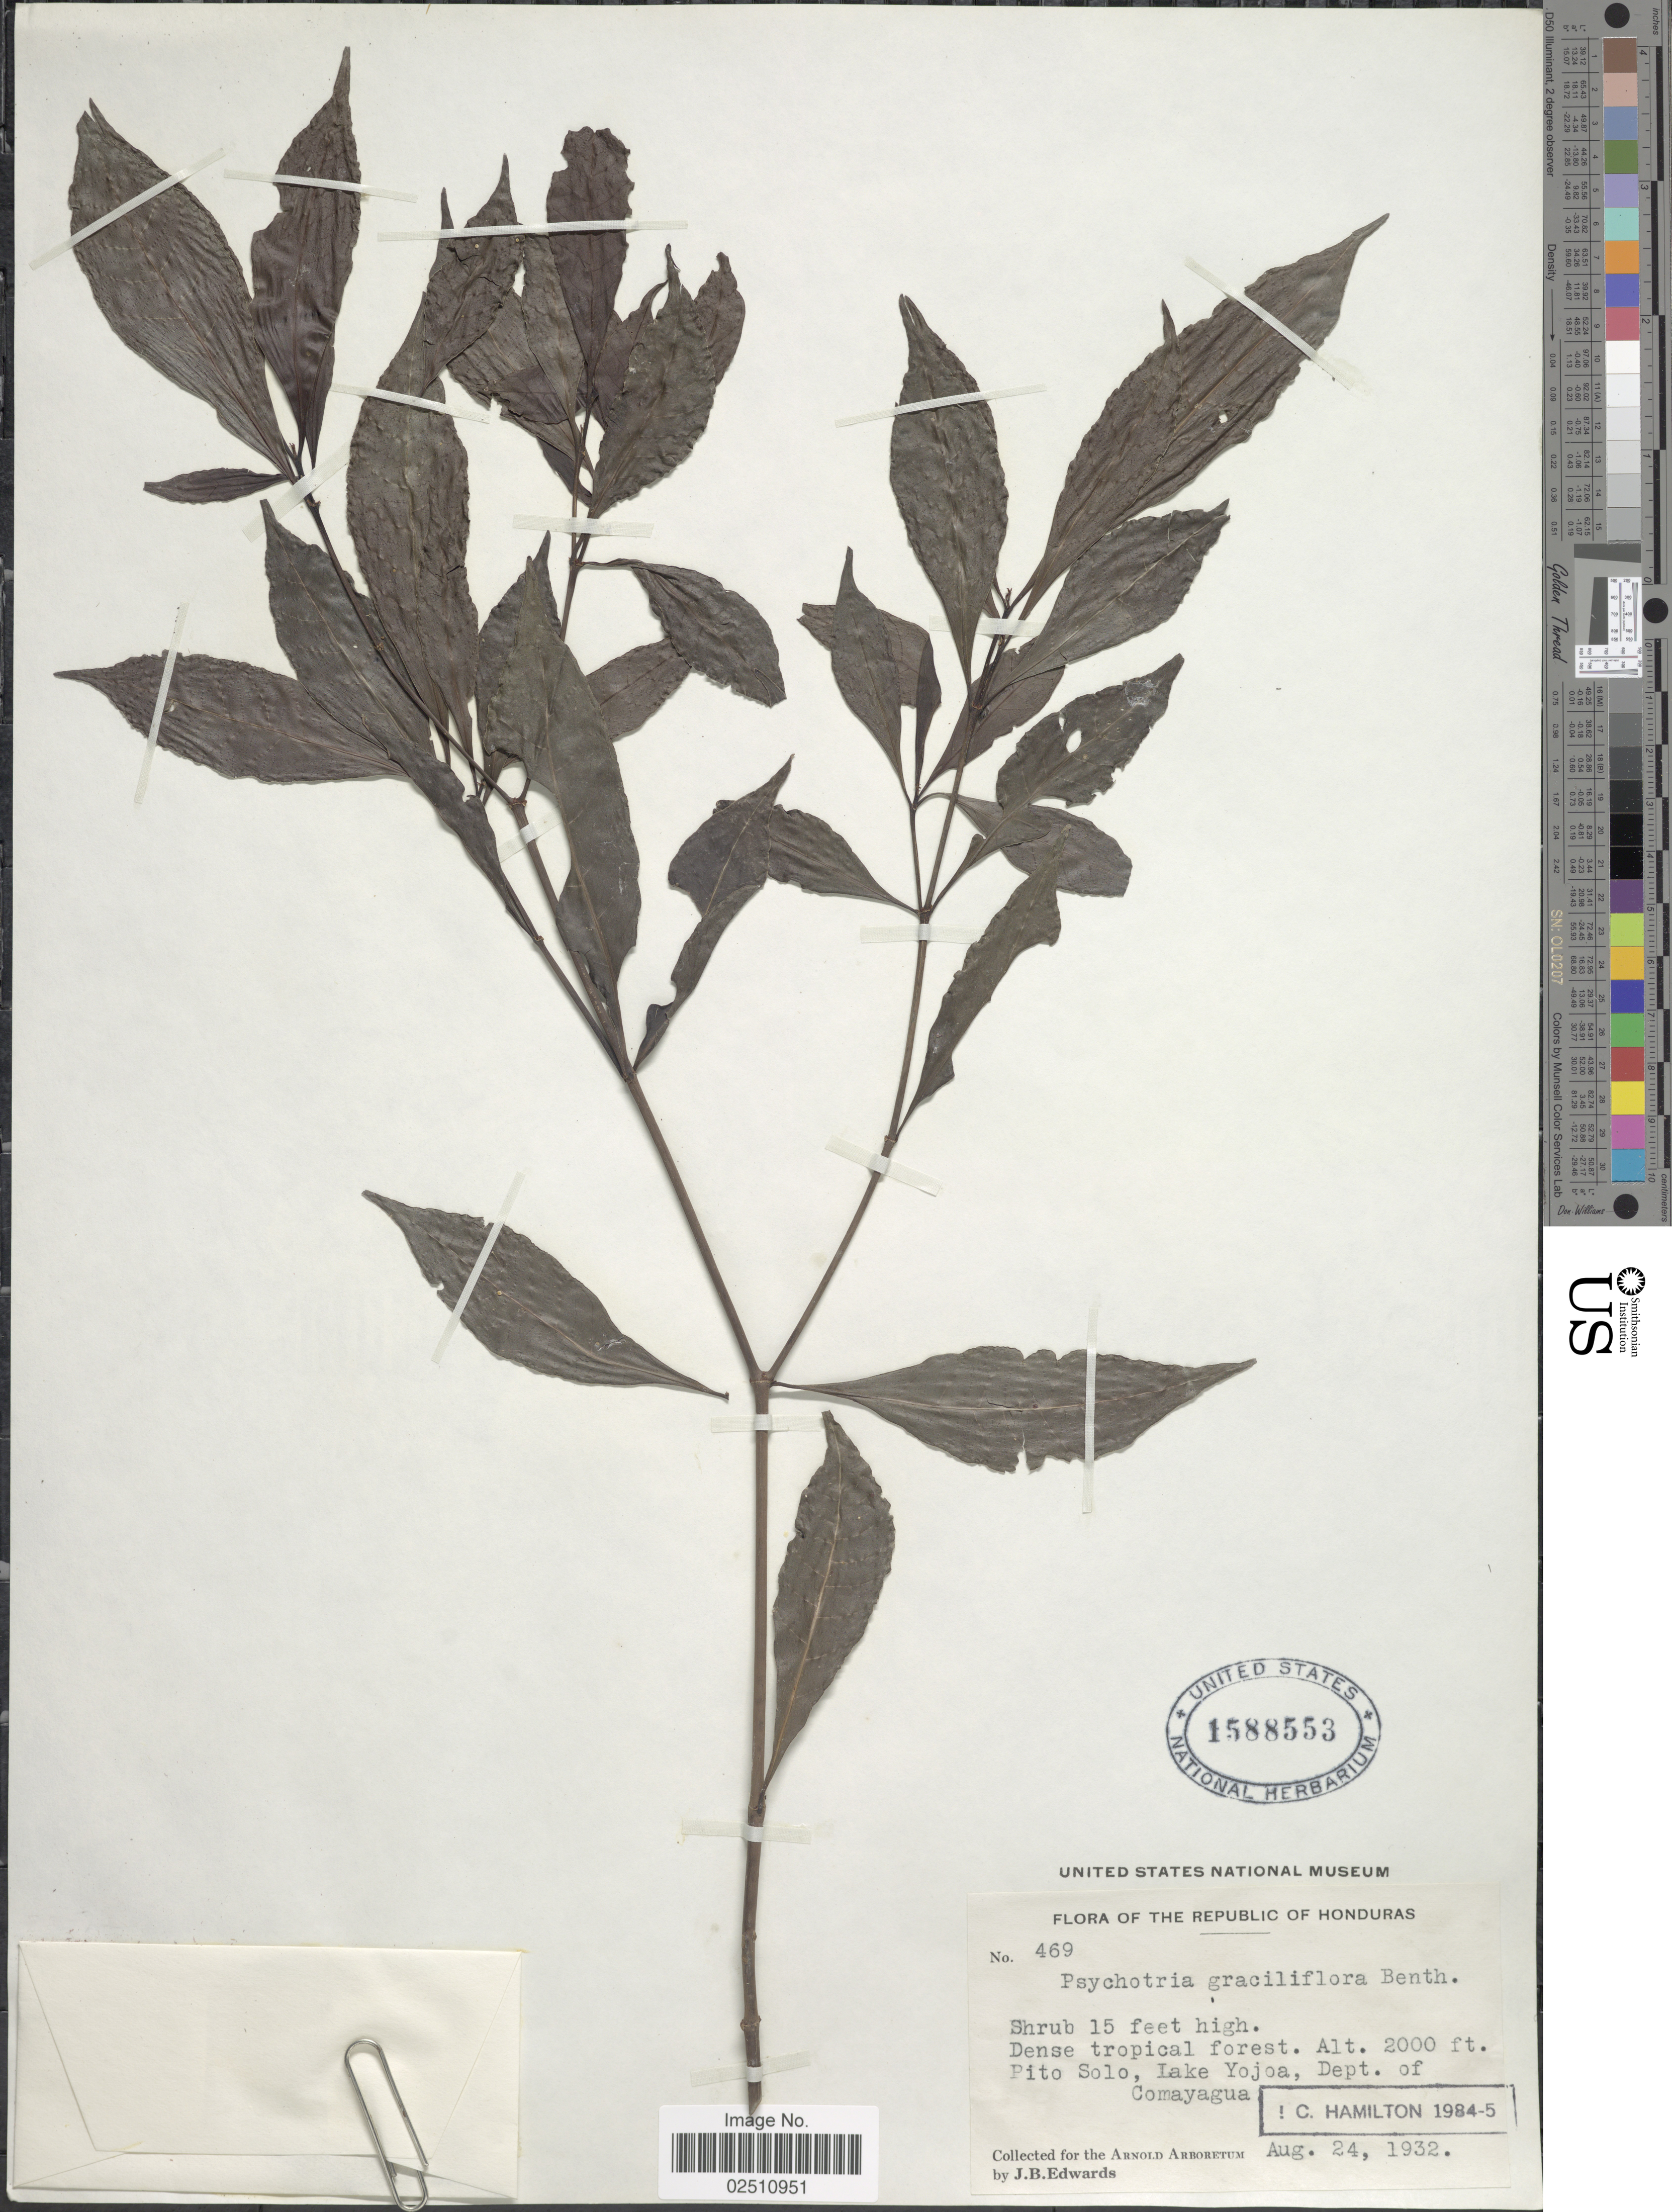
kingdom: Plantae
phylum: Tracheophyta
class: Magnoliopsida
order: Gentianales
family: Rubiaceae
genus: Psychotria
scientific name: Psychotria graciliflora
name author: Benth.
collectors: J. B. Edwards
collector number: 469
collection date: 1932-08-24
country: Honduras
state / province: Comayagua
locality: Dense tropical forest, Pito Solo, Lake Yojoa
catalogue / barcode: US 1588553